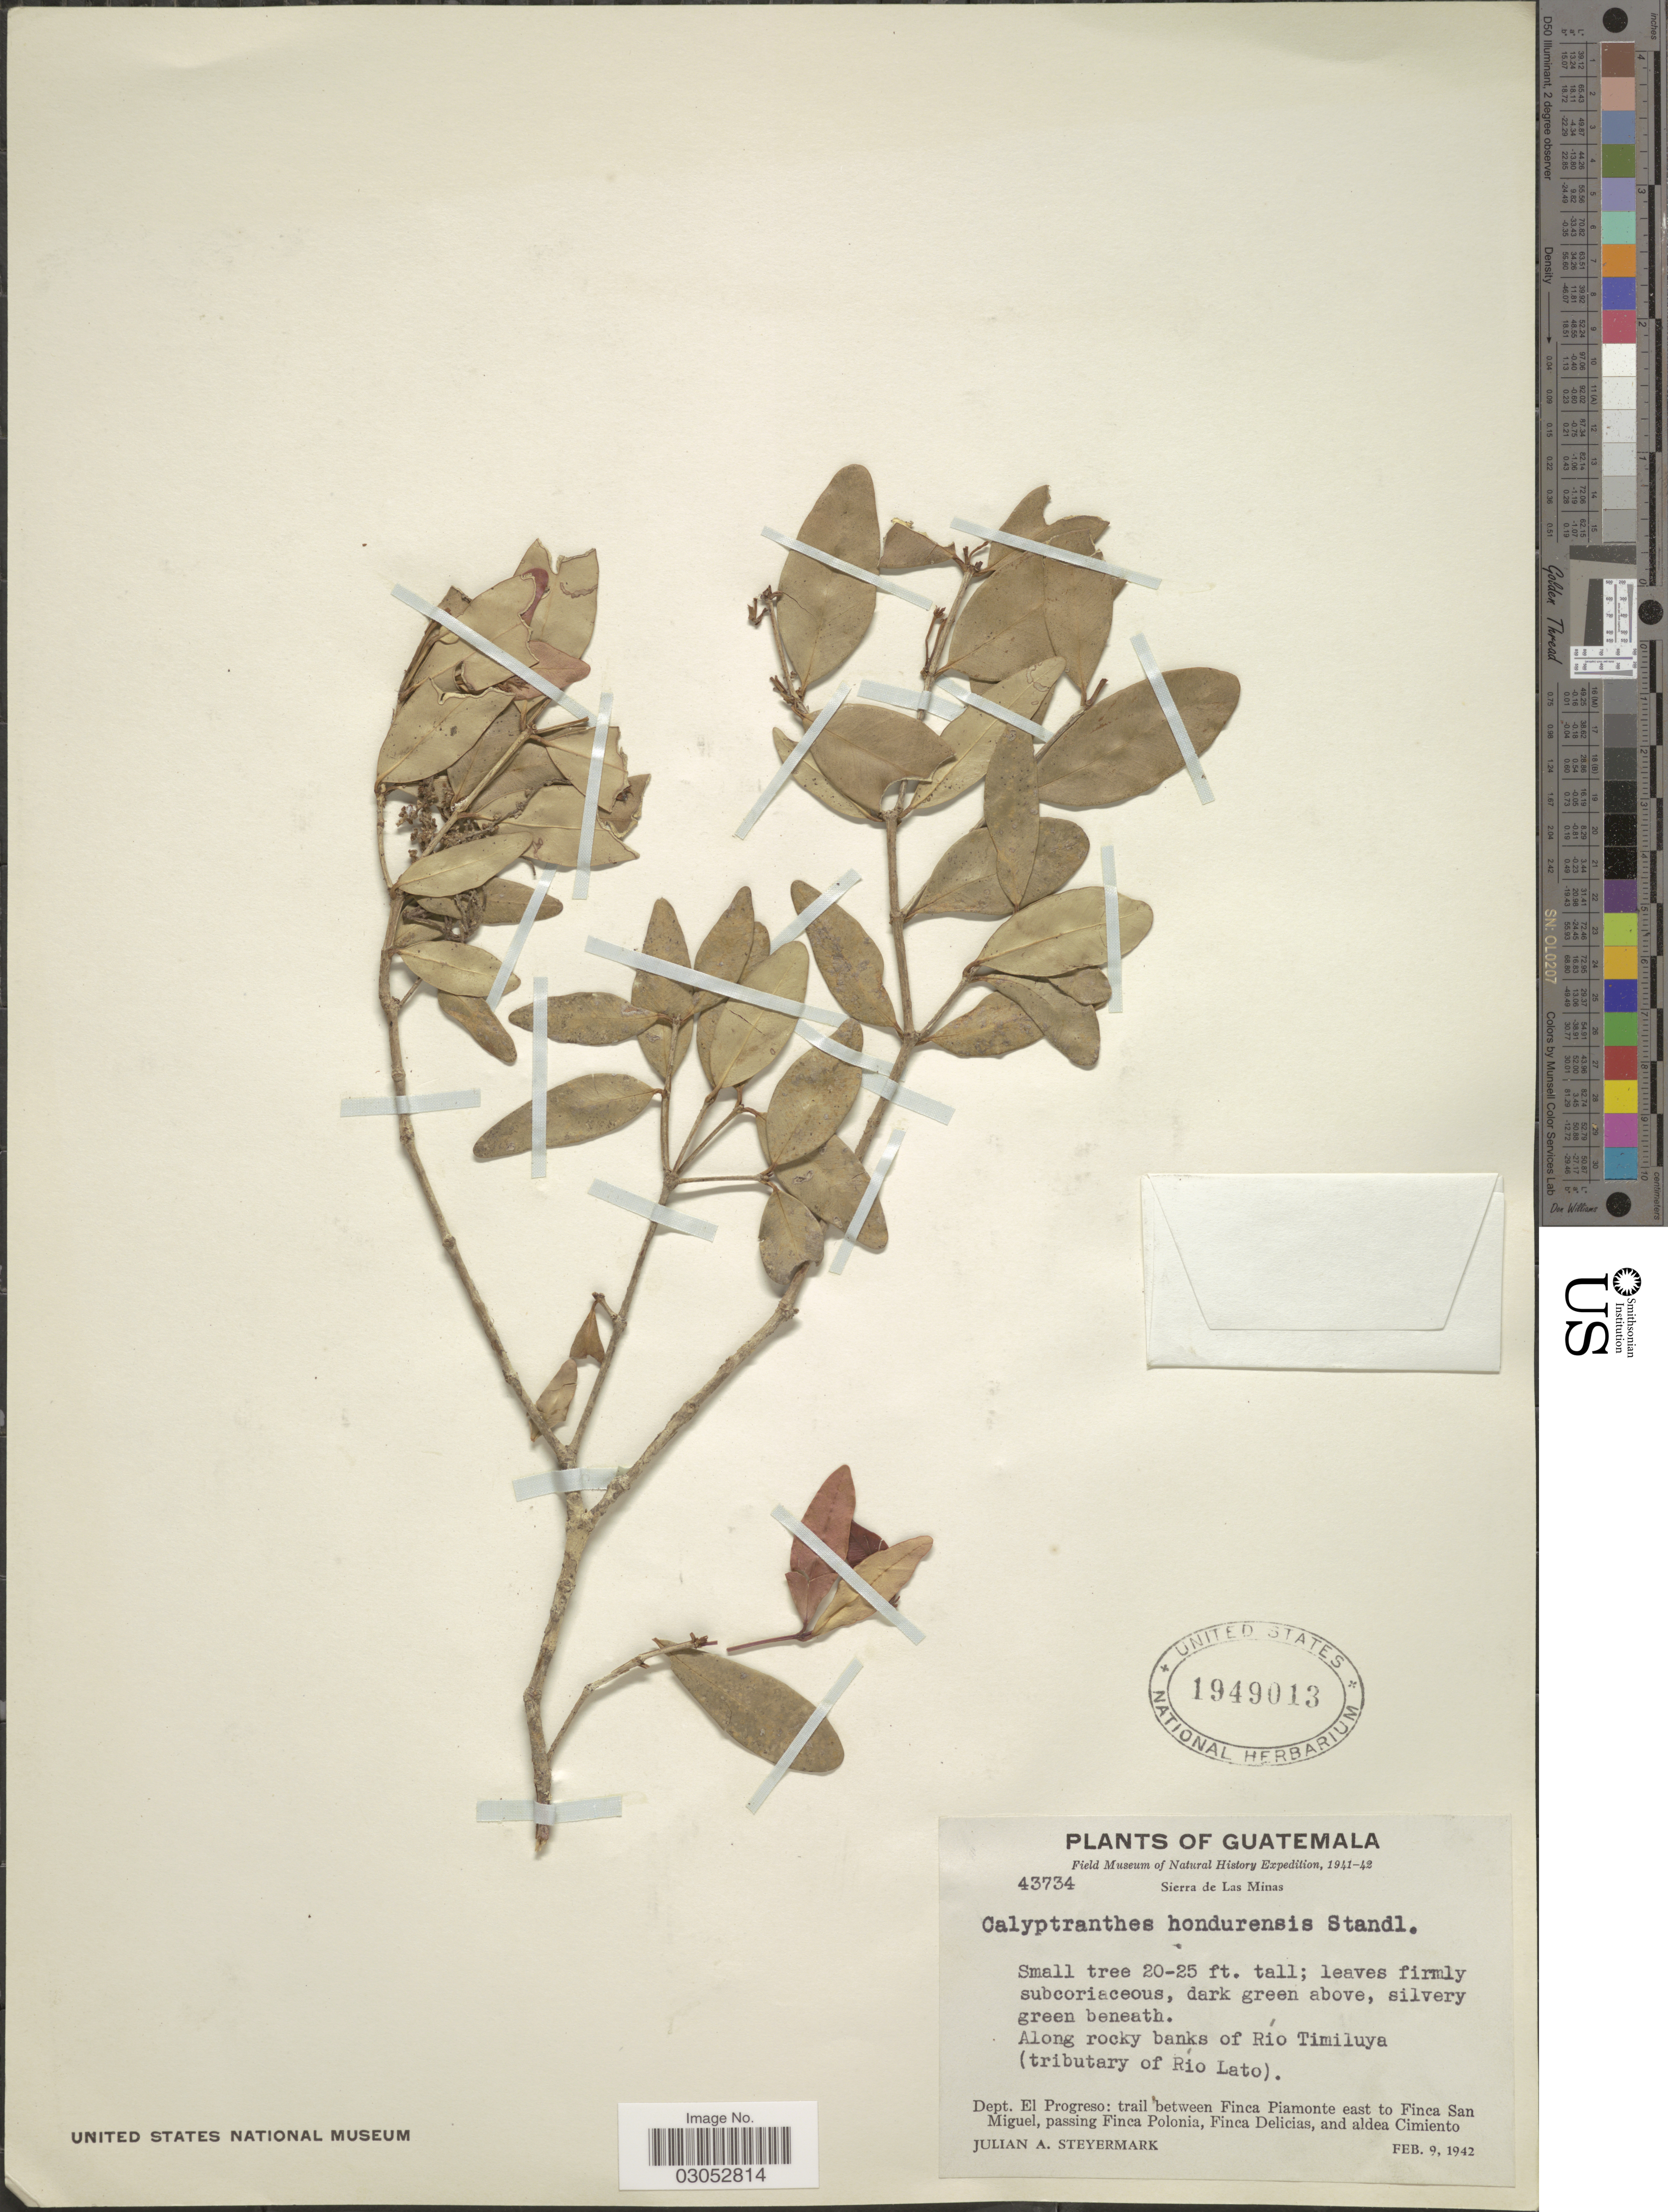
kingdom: Plantae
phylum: Tracheophyta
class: Magnoliopsida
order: Myrtales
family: Myrtaceae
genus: Myrcia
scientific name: Myrcia hondurensis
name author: (Standl.) A.R. Lourenço & Sánchez-Cháv.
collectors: J. Steyermark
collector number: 43734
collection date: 1942-02-09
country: Guatemala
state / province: El Progreso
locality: Sierra de Las Minas, Along rocky banks of Río Timiluya, (tributary of Rio Lato), Dept. El Progreso: trail between Finca Piamonte east to Finca San Miguel, passing Finca Polonia, Finca Delicias, and aldea Cimiento.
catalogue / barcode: US 1949013